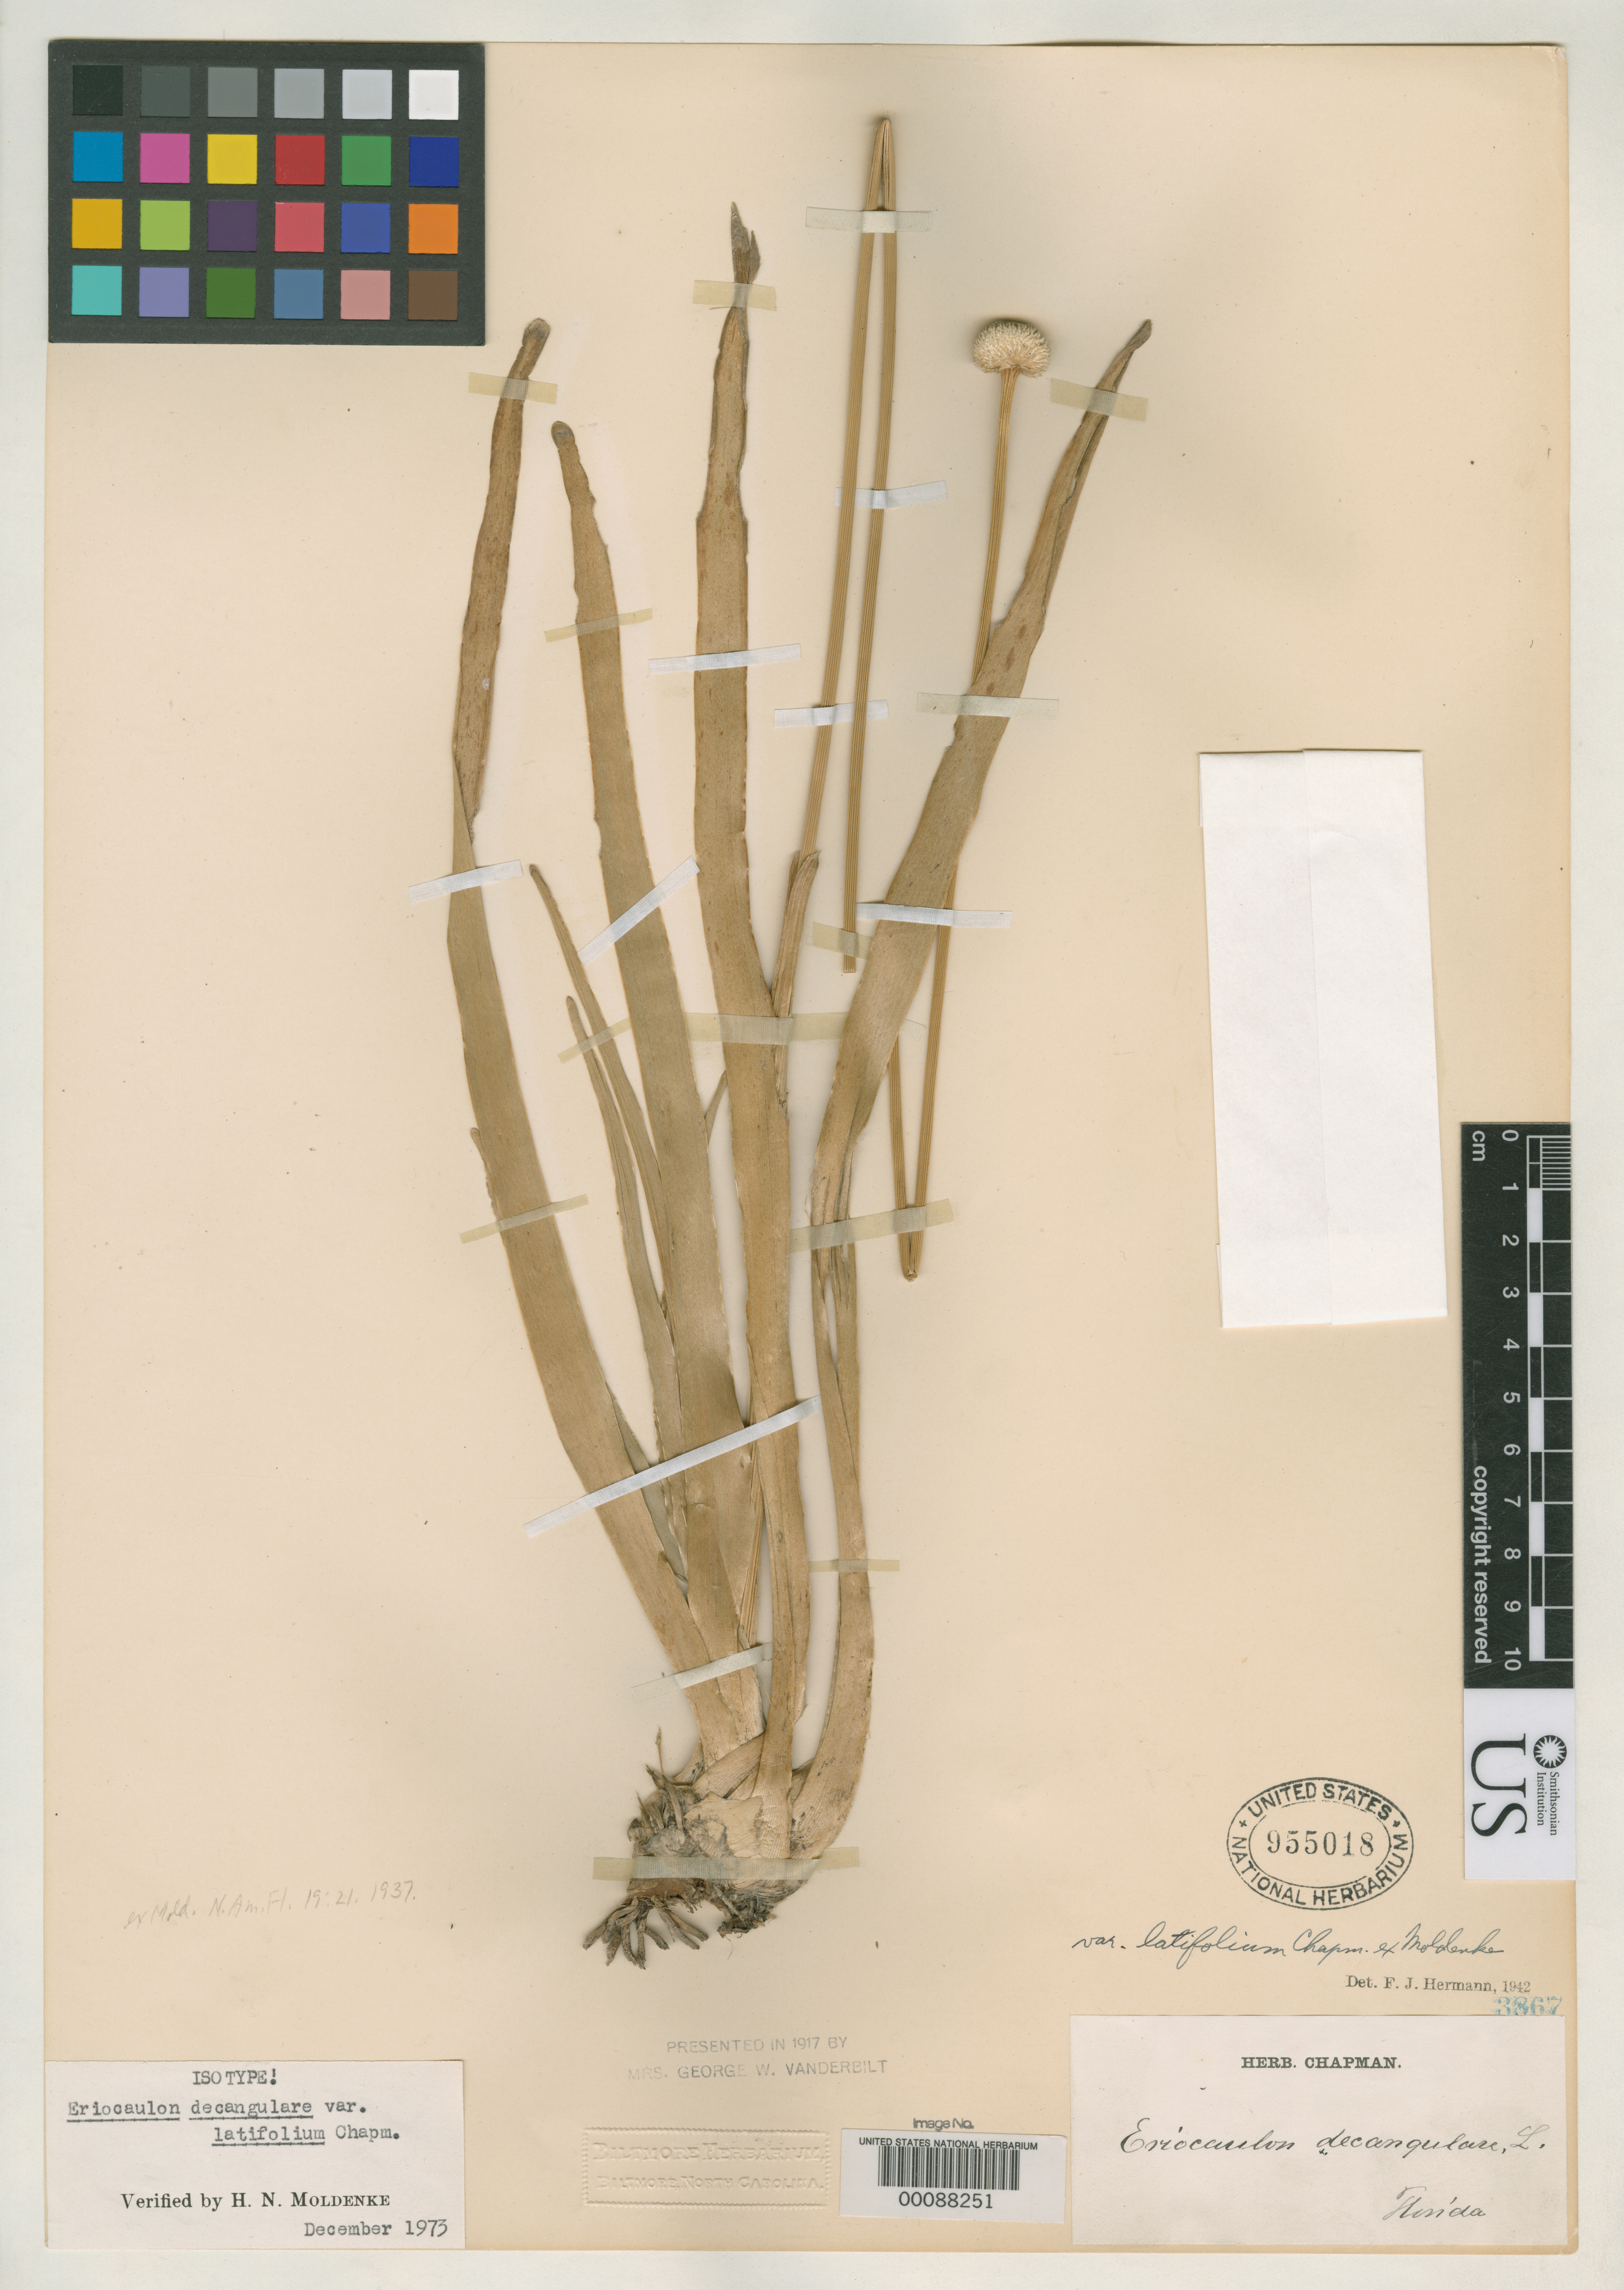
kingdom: Plantae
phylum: Tracheophyta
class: Liliopsida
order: Poales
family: Eriocaulaceae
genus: Eriocaulon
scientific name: Eriocaulon decangulare var. latifolium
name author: Chapm. ex Moldenke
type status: Isotype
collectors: A. W. Chapman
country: United States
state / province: Florida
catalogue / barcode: US 955018